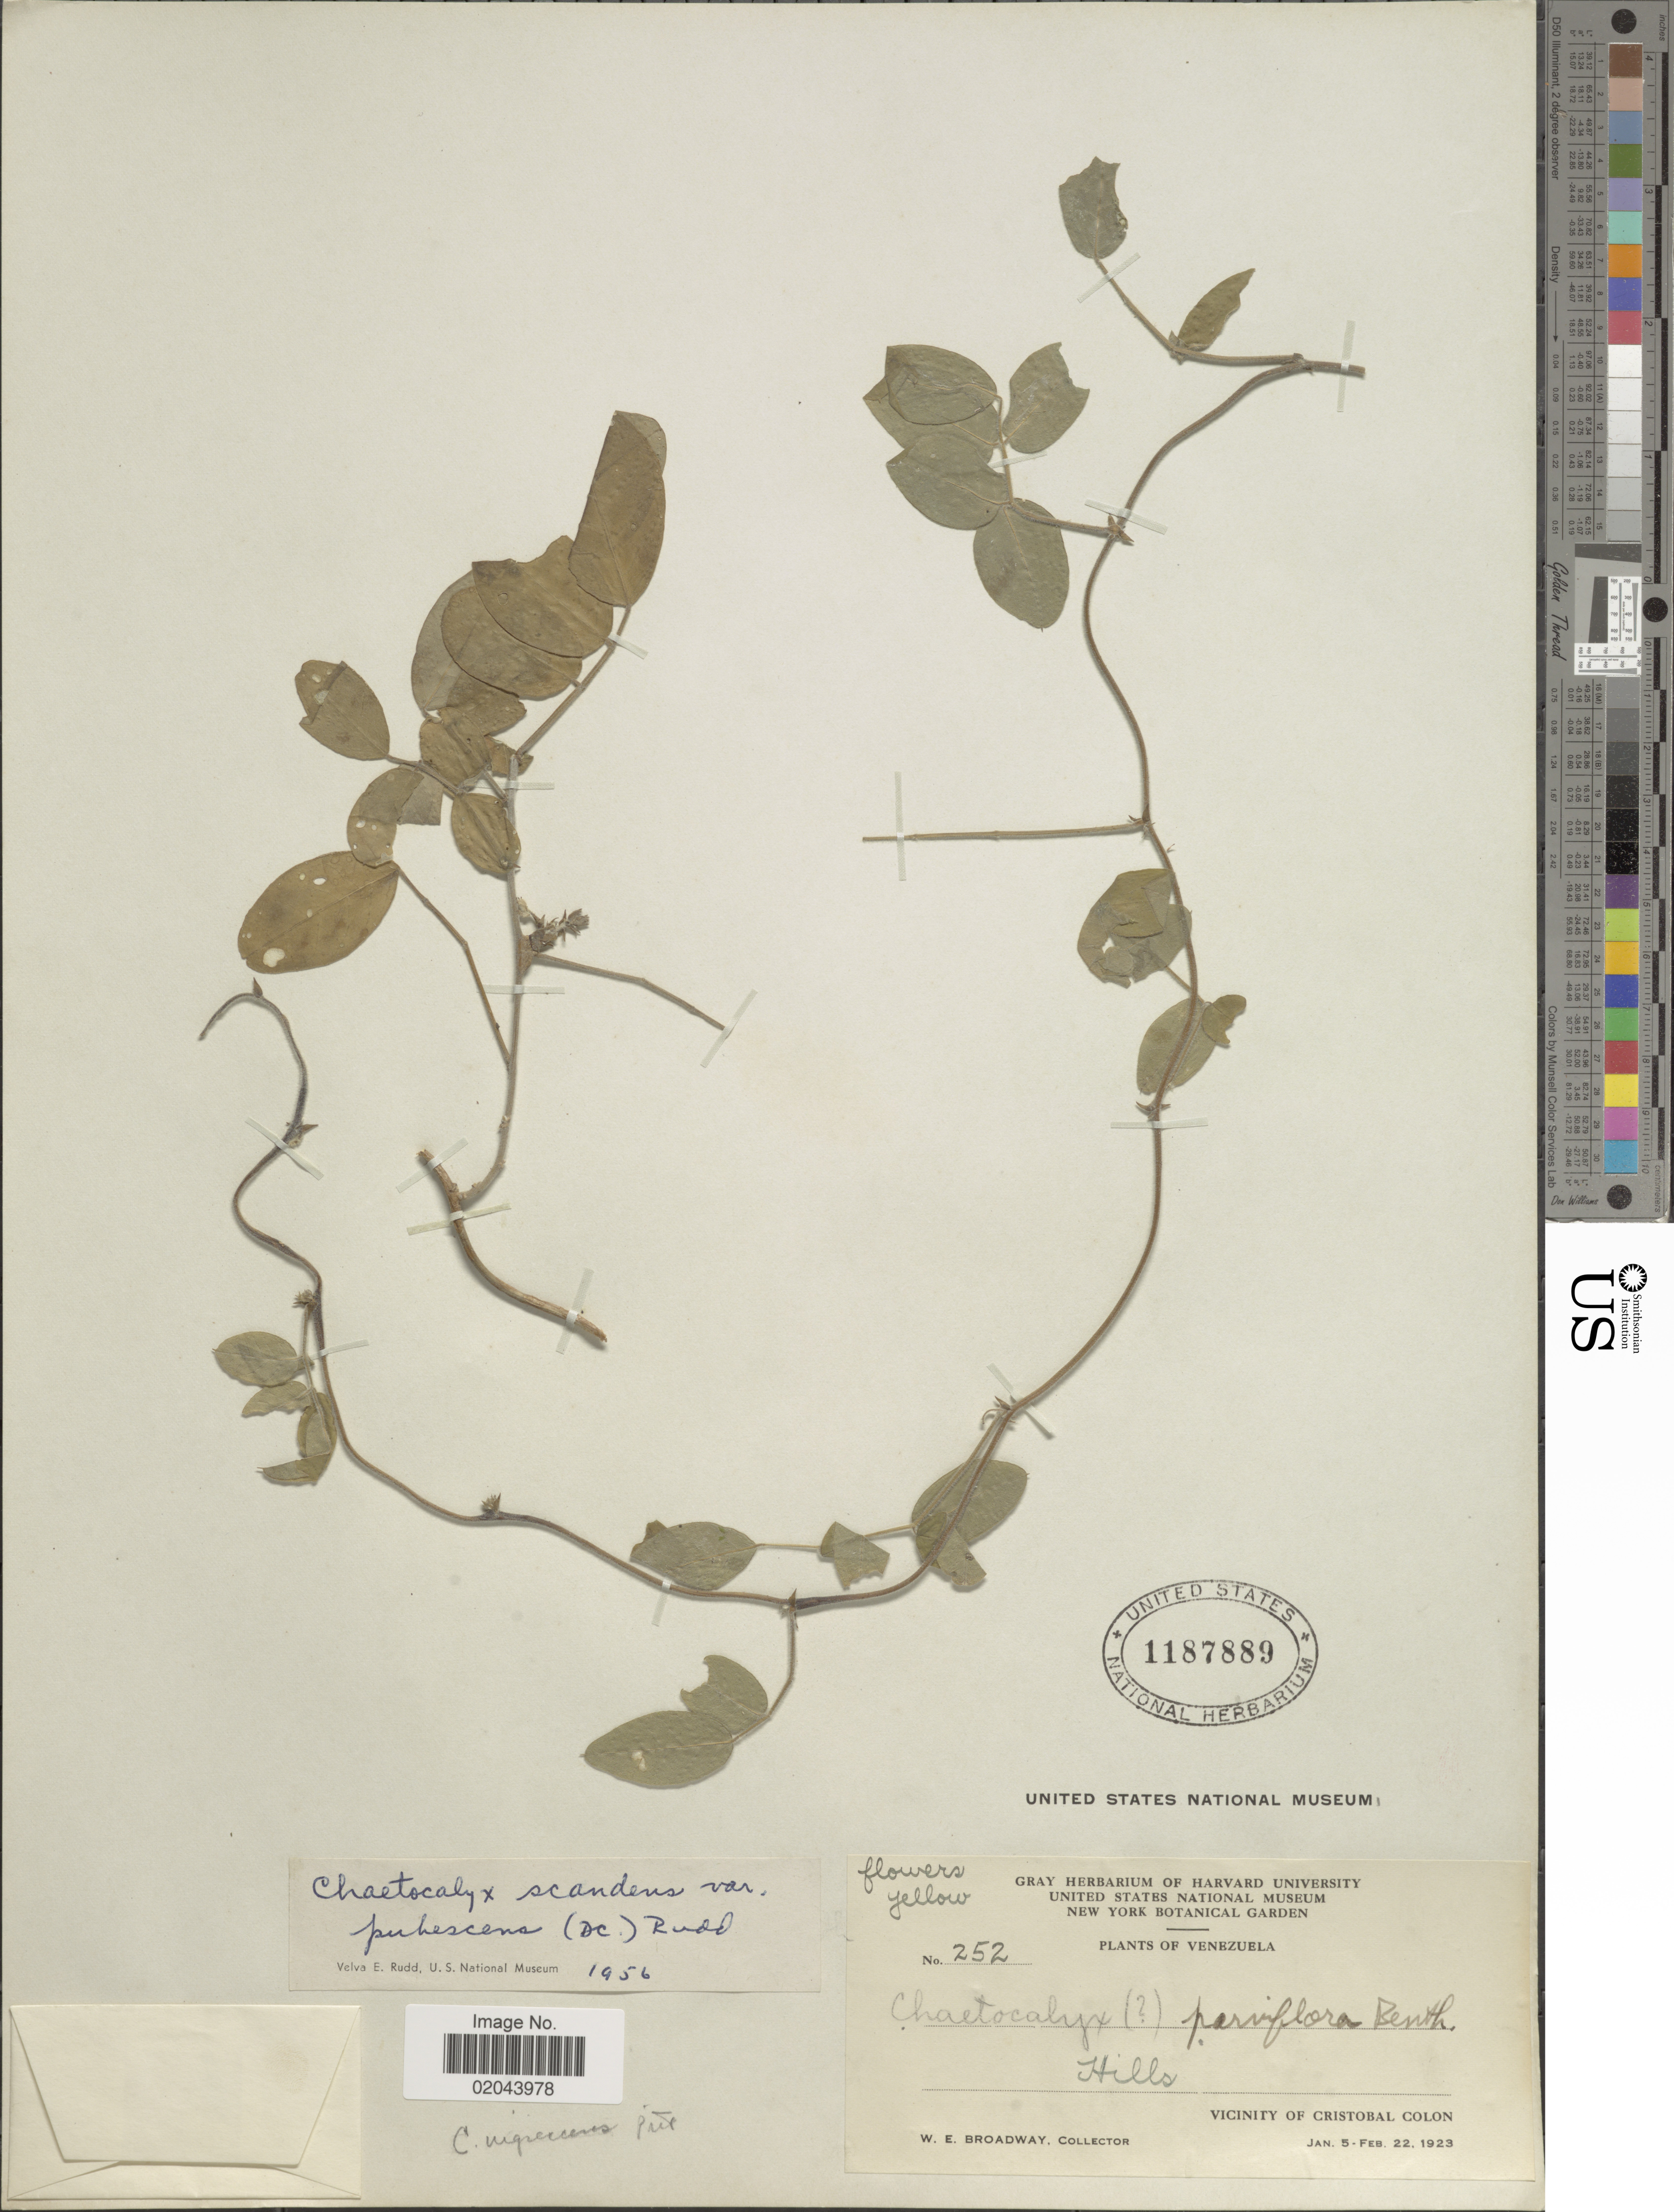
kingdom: Plantae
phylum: Tracheophyta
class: Magnoliopsida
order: Fabales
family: Fabaceae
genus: Chaetocalyx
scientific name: Chaetocalyx scandens var. pubescens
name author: (DC.) Rudd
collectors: W. E. Broadway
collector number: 252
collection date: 1923-01-05/1923-02-22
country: Venezuela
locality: Hills, Vicinity of Cristobal Colon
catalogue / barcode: US 1187889